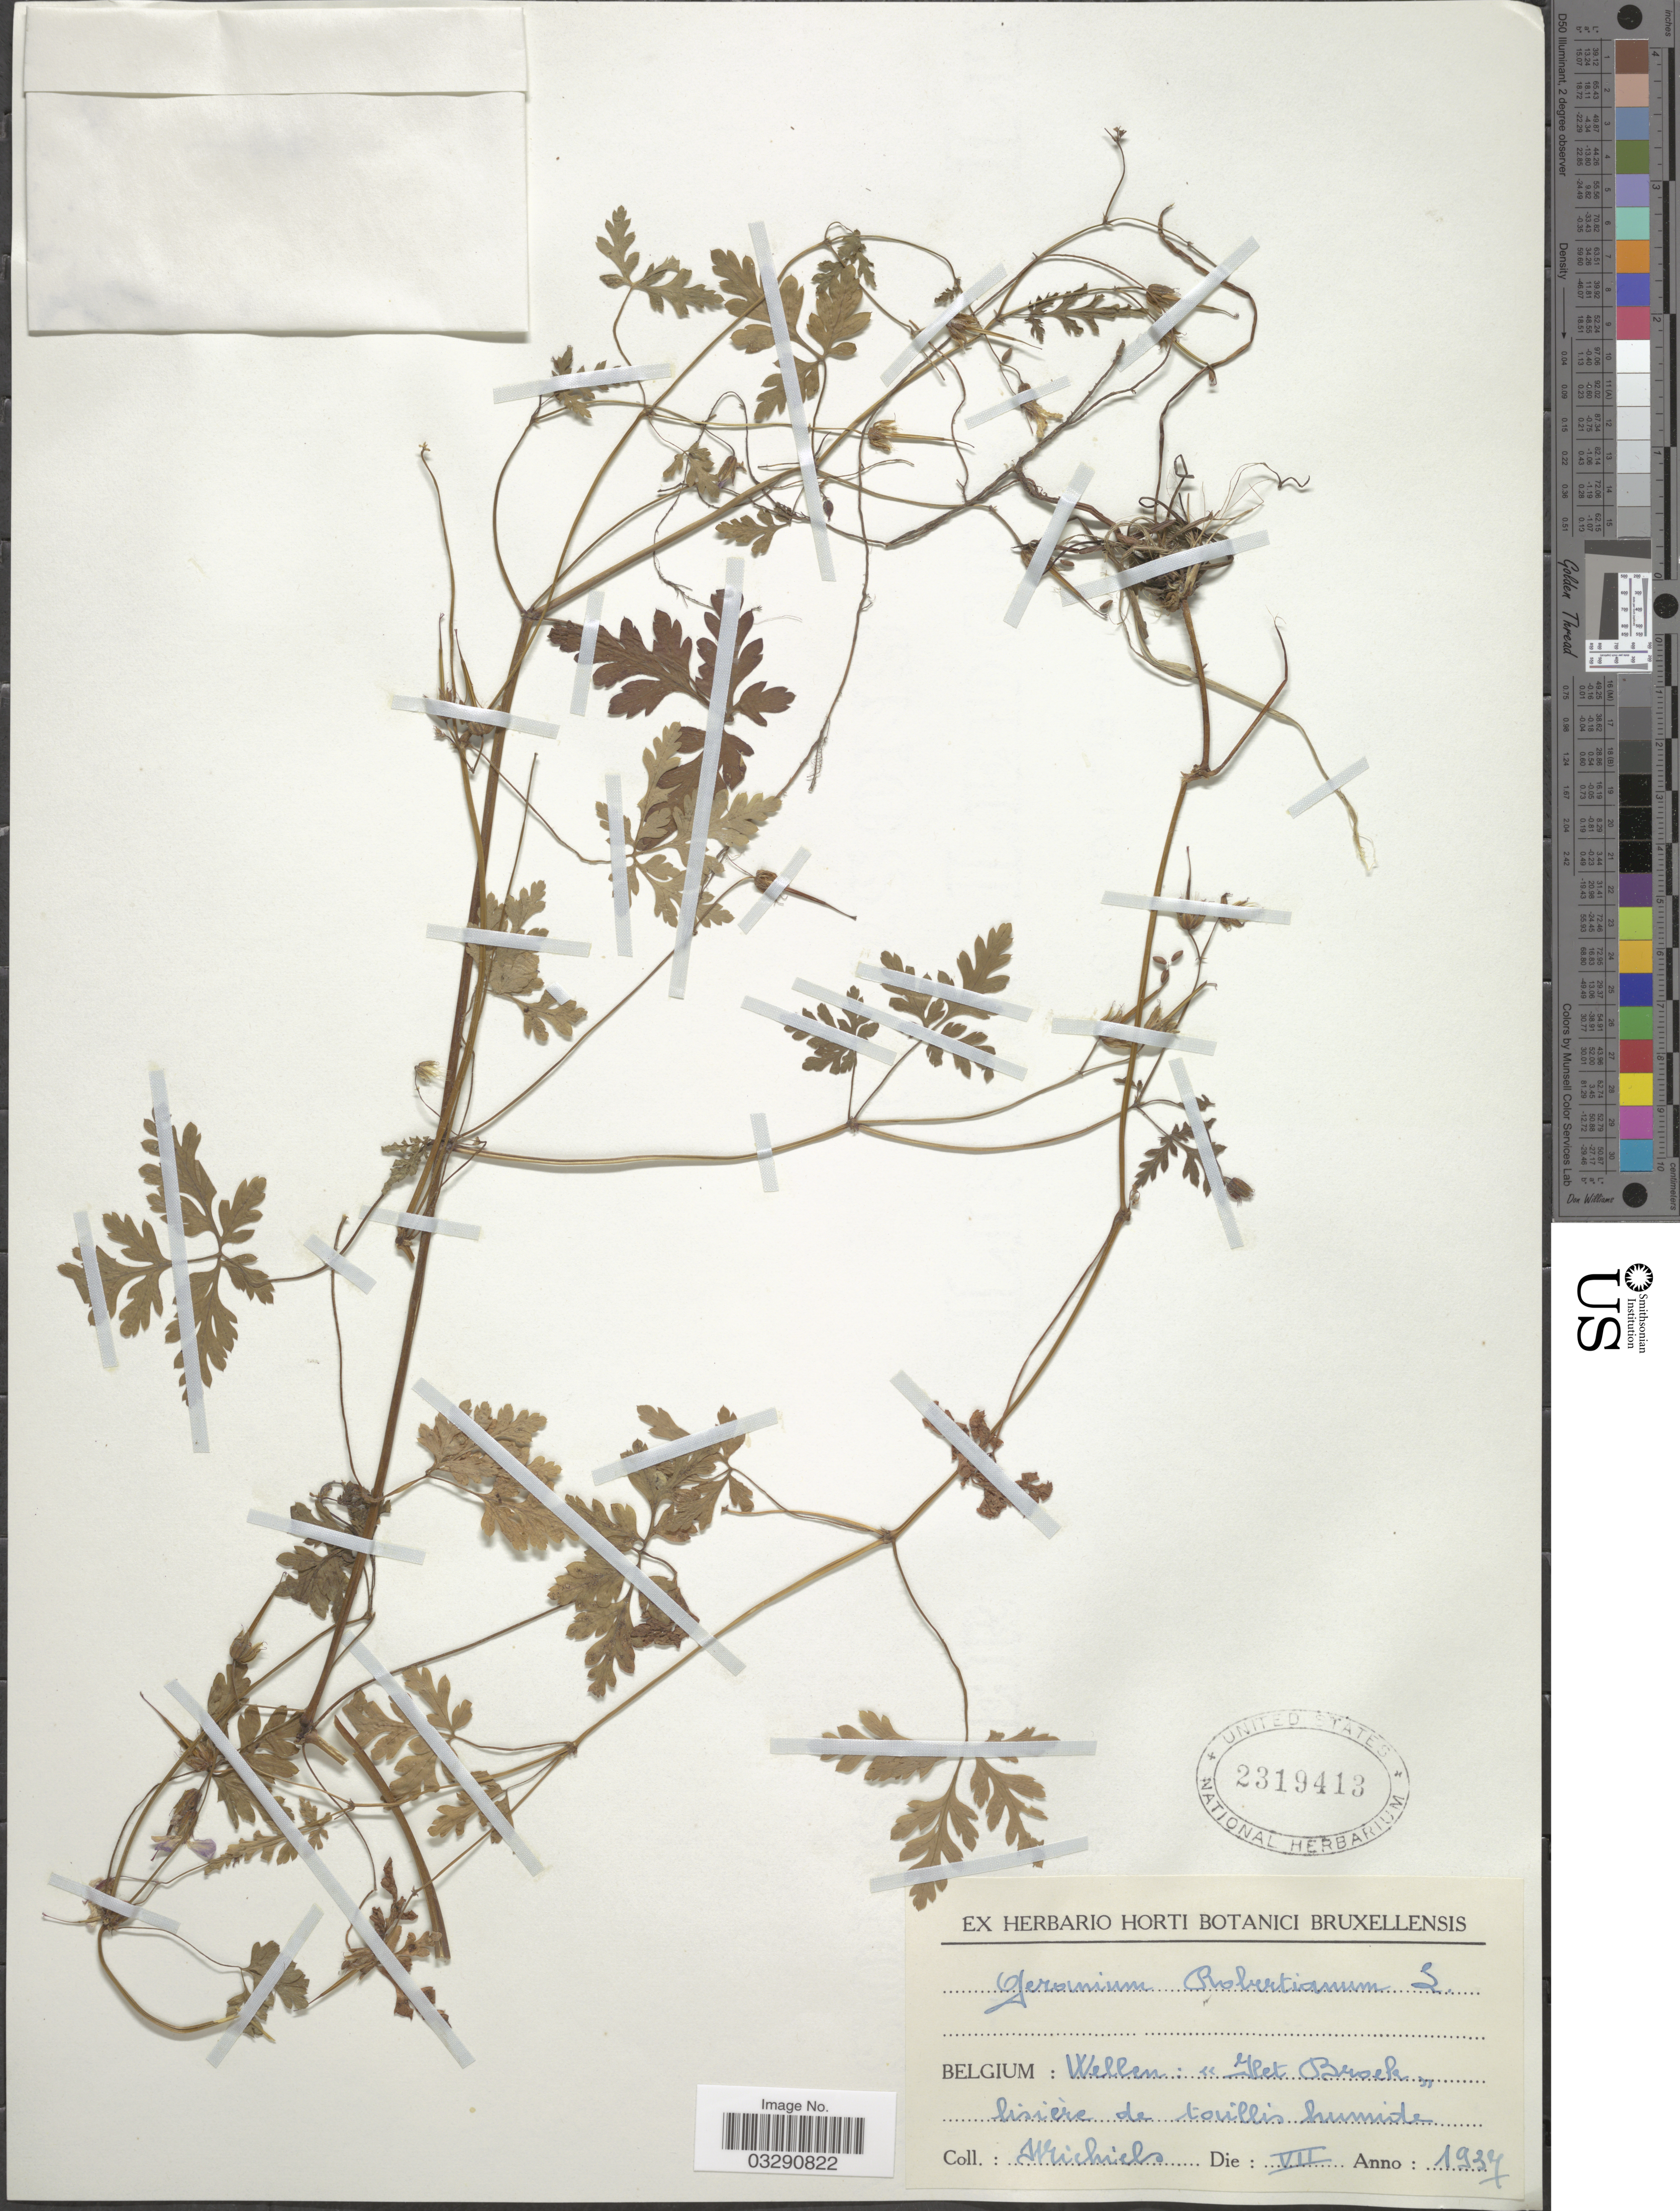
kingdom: Plantae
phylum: Tracheophyta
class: Magnoliopsida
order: Geraniales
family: Geraniaceae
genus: Geranium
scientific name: Geranium robertianum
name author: L.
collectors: -. Michiels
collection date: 1937-07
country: Belgium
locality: Wellen: "Het Broek" lisière de taillis humide.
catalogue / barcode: US 2319413